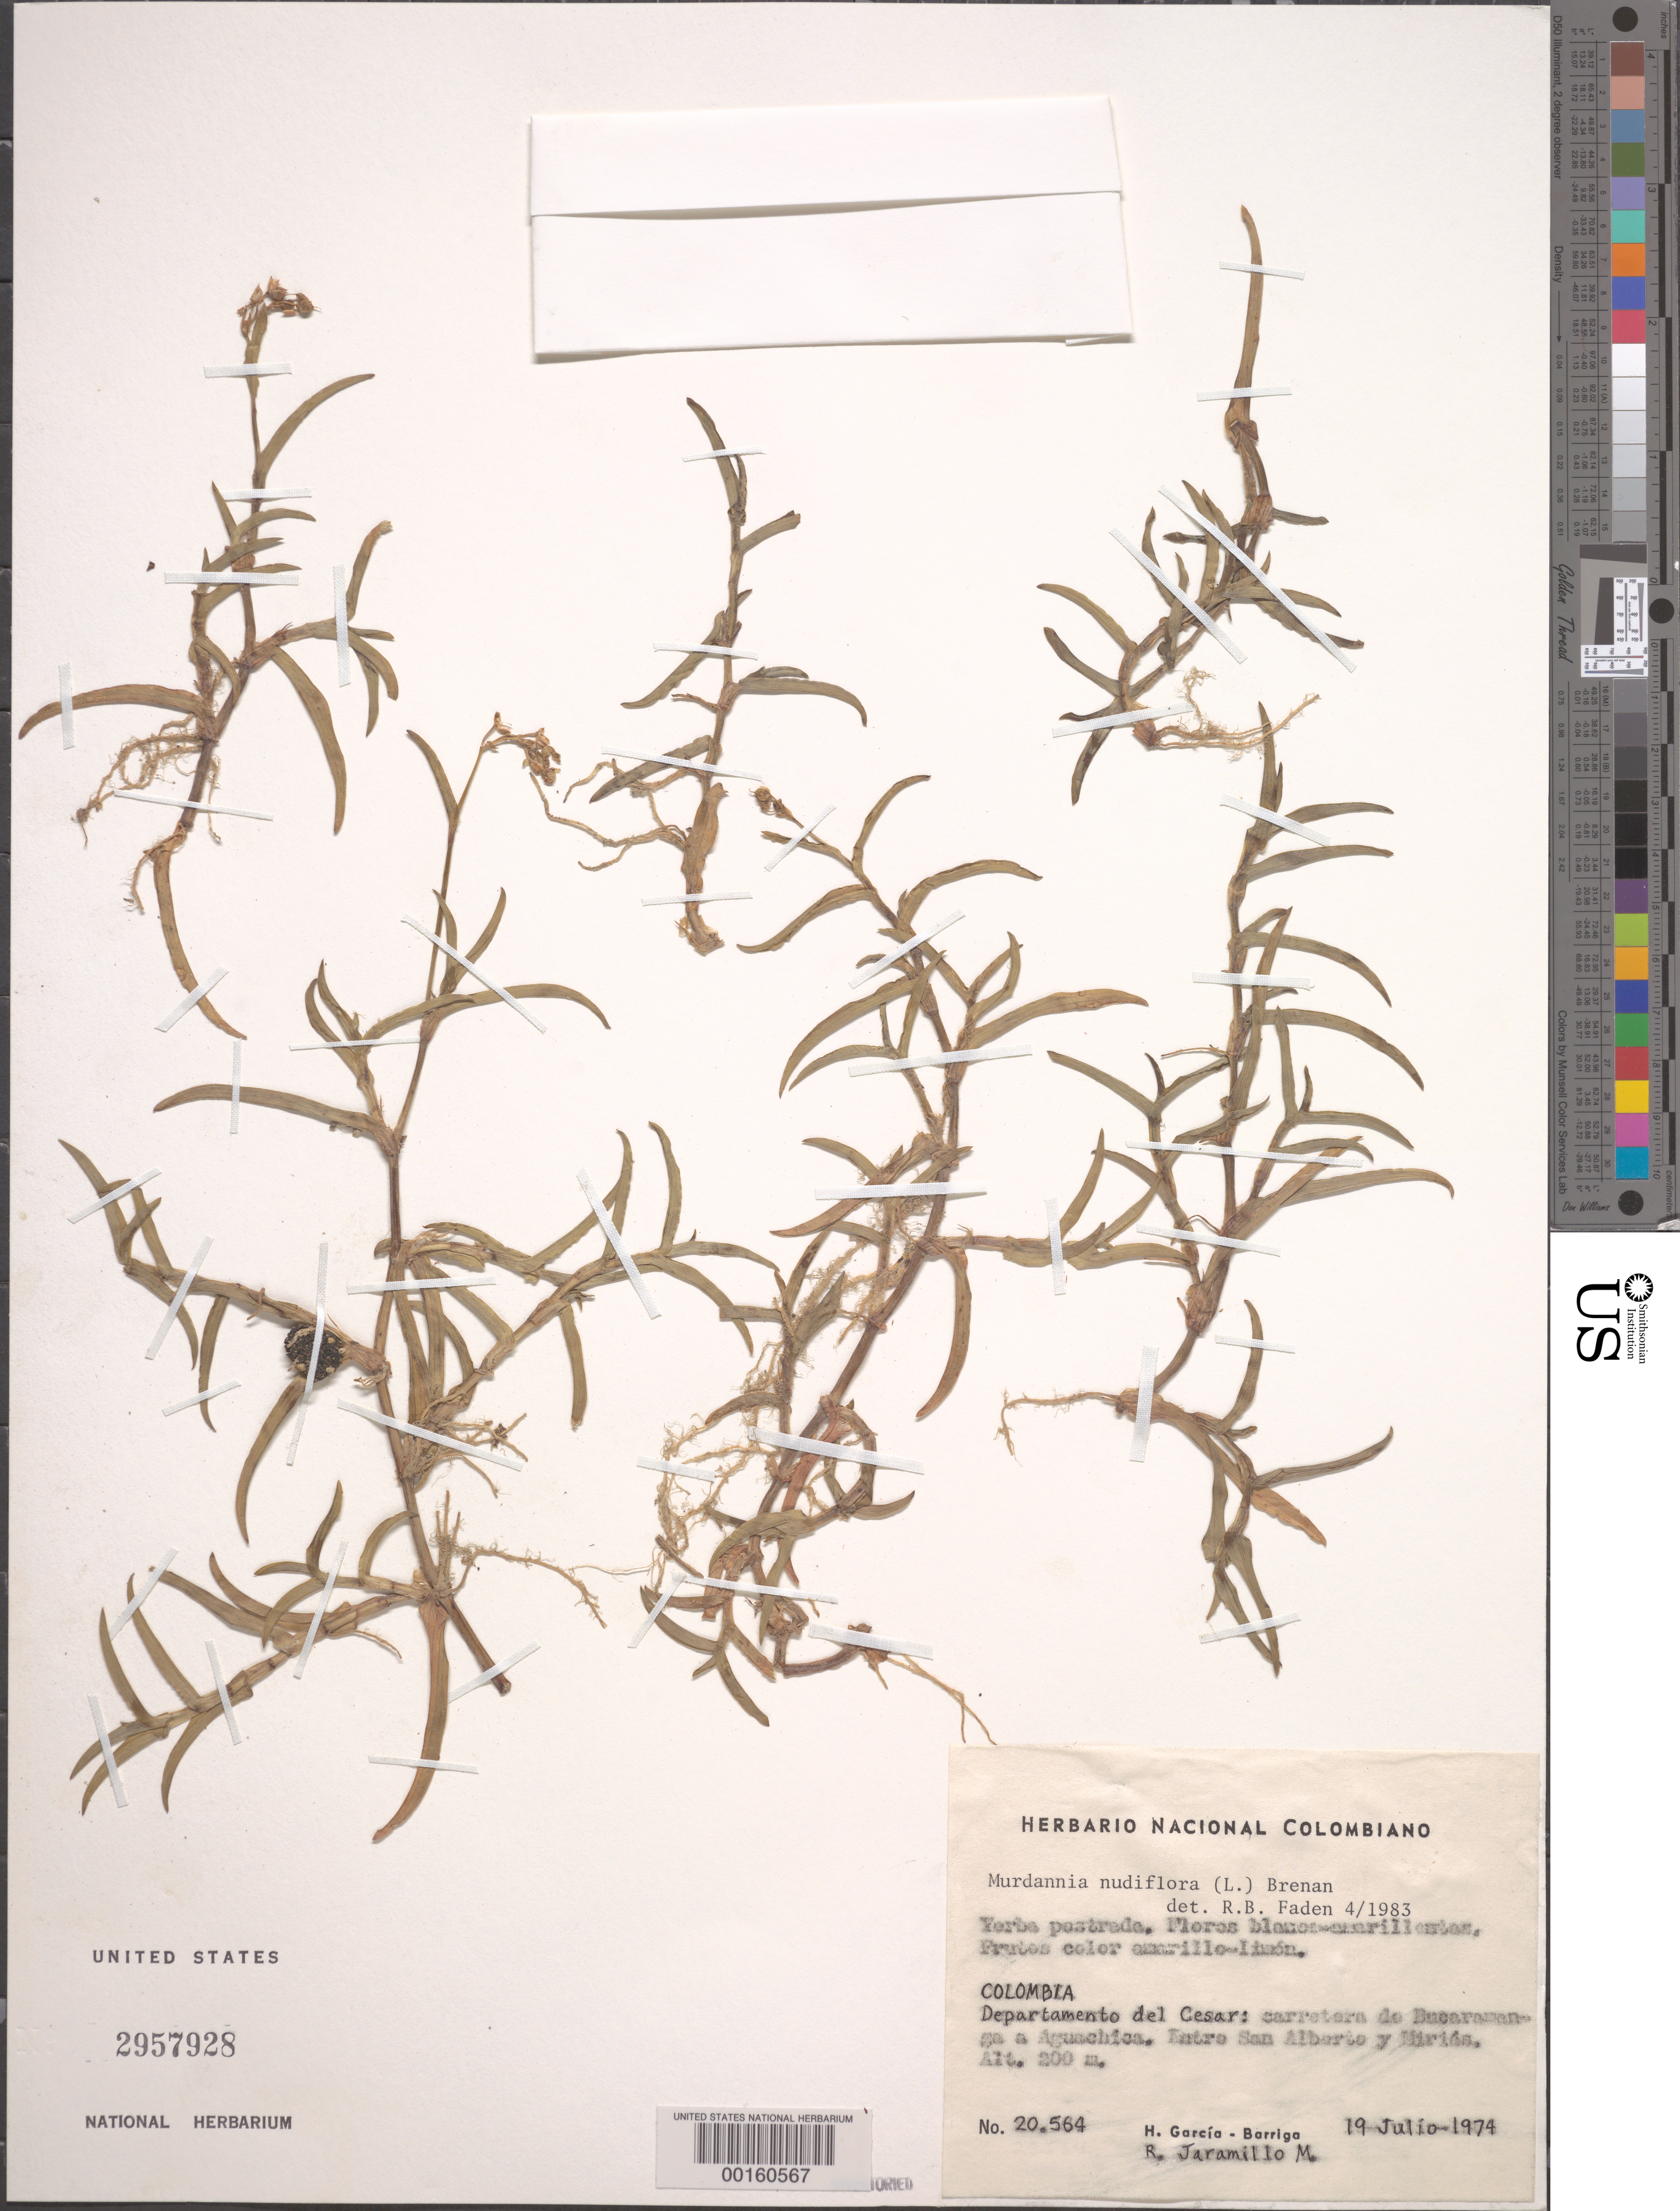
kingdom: Plantae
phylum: Tracheophyta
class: Liliopsida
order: Commelinales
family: Commelinaceae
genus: Murdannia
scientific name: Murdannia nudiflora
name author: (L.) Brenan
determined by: Faden, Robert B., (US), Smithsonian Institution - National Museum of Natural History (UNITED STATES)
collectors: H. García Barriga & R. Jaramillo M.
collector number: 20.564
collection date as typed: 19 Jul 1974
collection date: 1974-07-19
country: Colombia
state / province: César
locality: Between San Alberto and Mirias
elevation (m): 200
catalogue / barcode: US 2957928